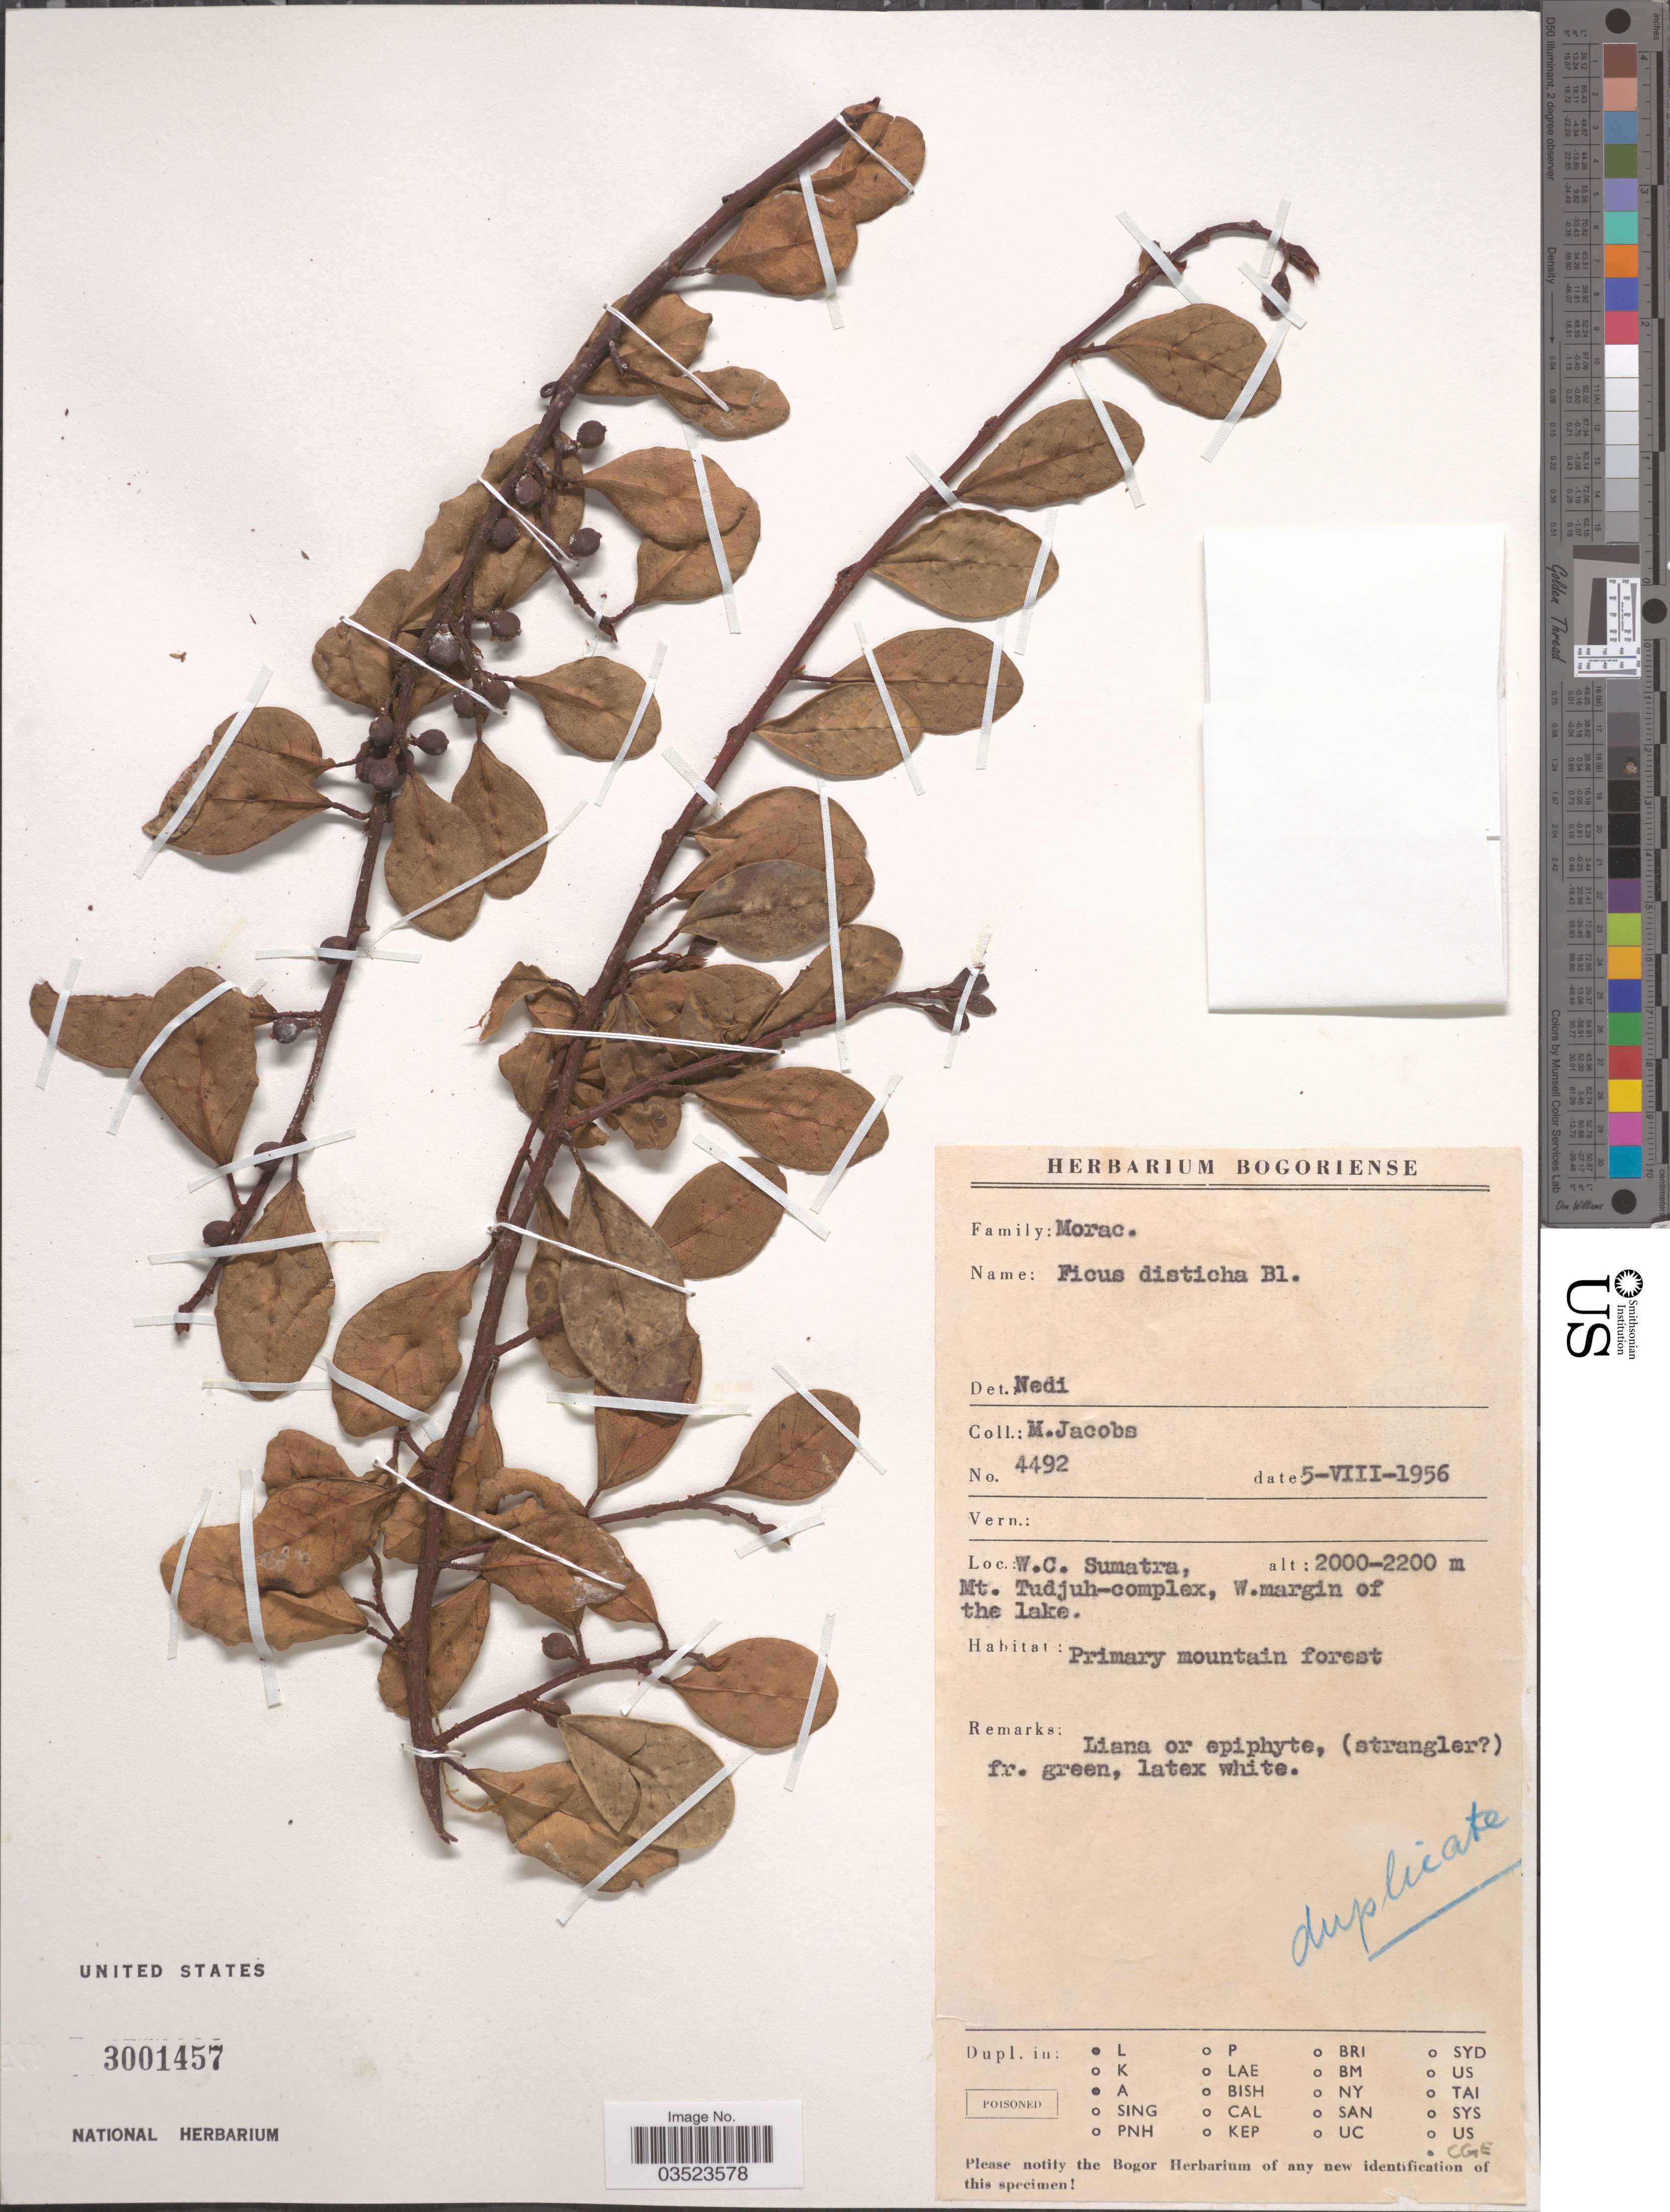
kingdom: Plantae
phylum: Tracheophyta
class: Magnoliopsida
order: Rosales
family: Moraceae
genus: Ficus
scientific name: Ficus disticha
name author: Blume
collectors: M. Jacobs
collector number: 4492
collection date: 1956-09-05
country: Indonesia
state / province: Sumatra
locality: W.C. Sumatra, Mt Tudjuh-complex, W.margin of the lake.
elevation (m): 2000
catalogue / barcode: US 3001457